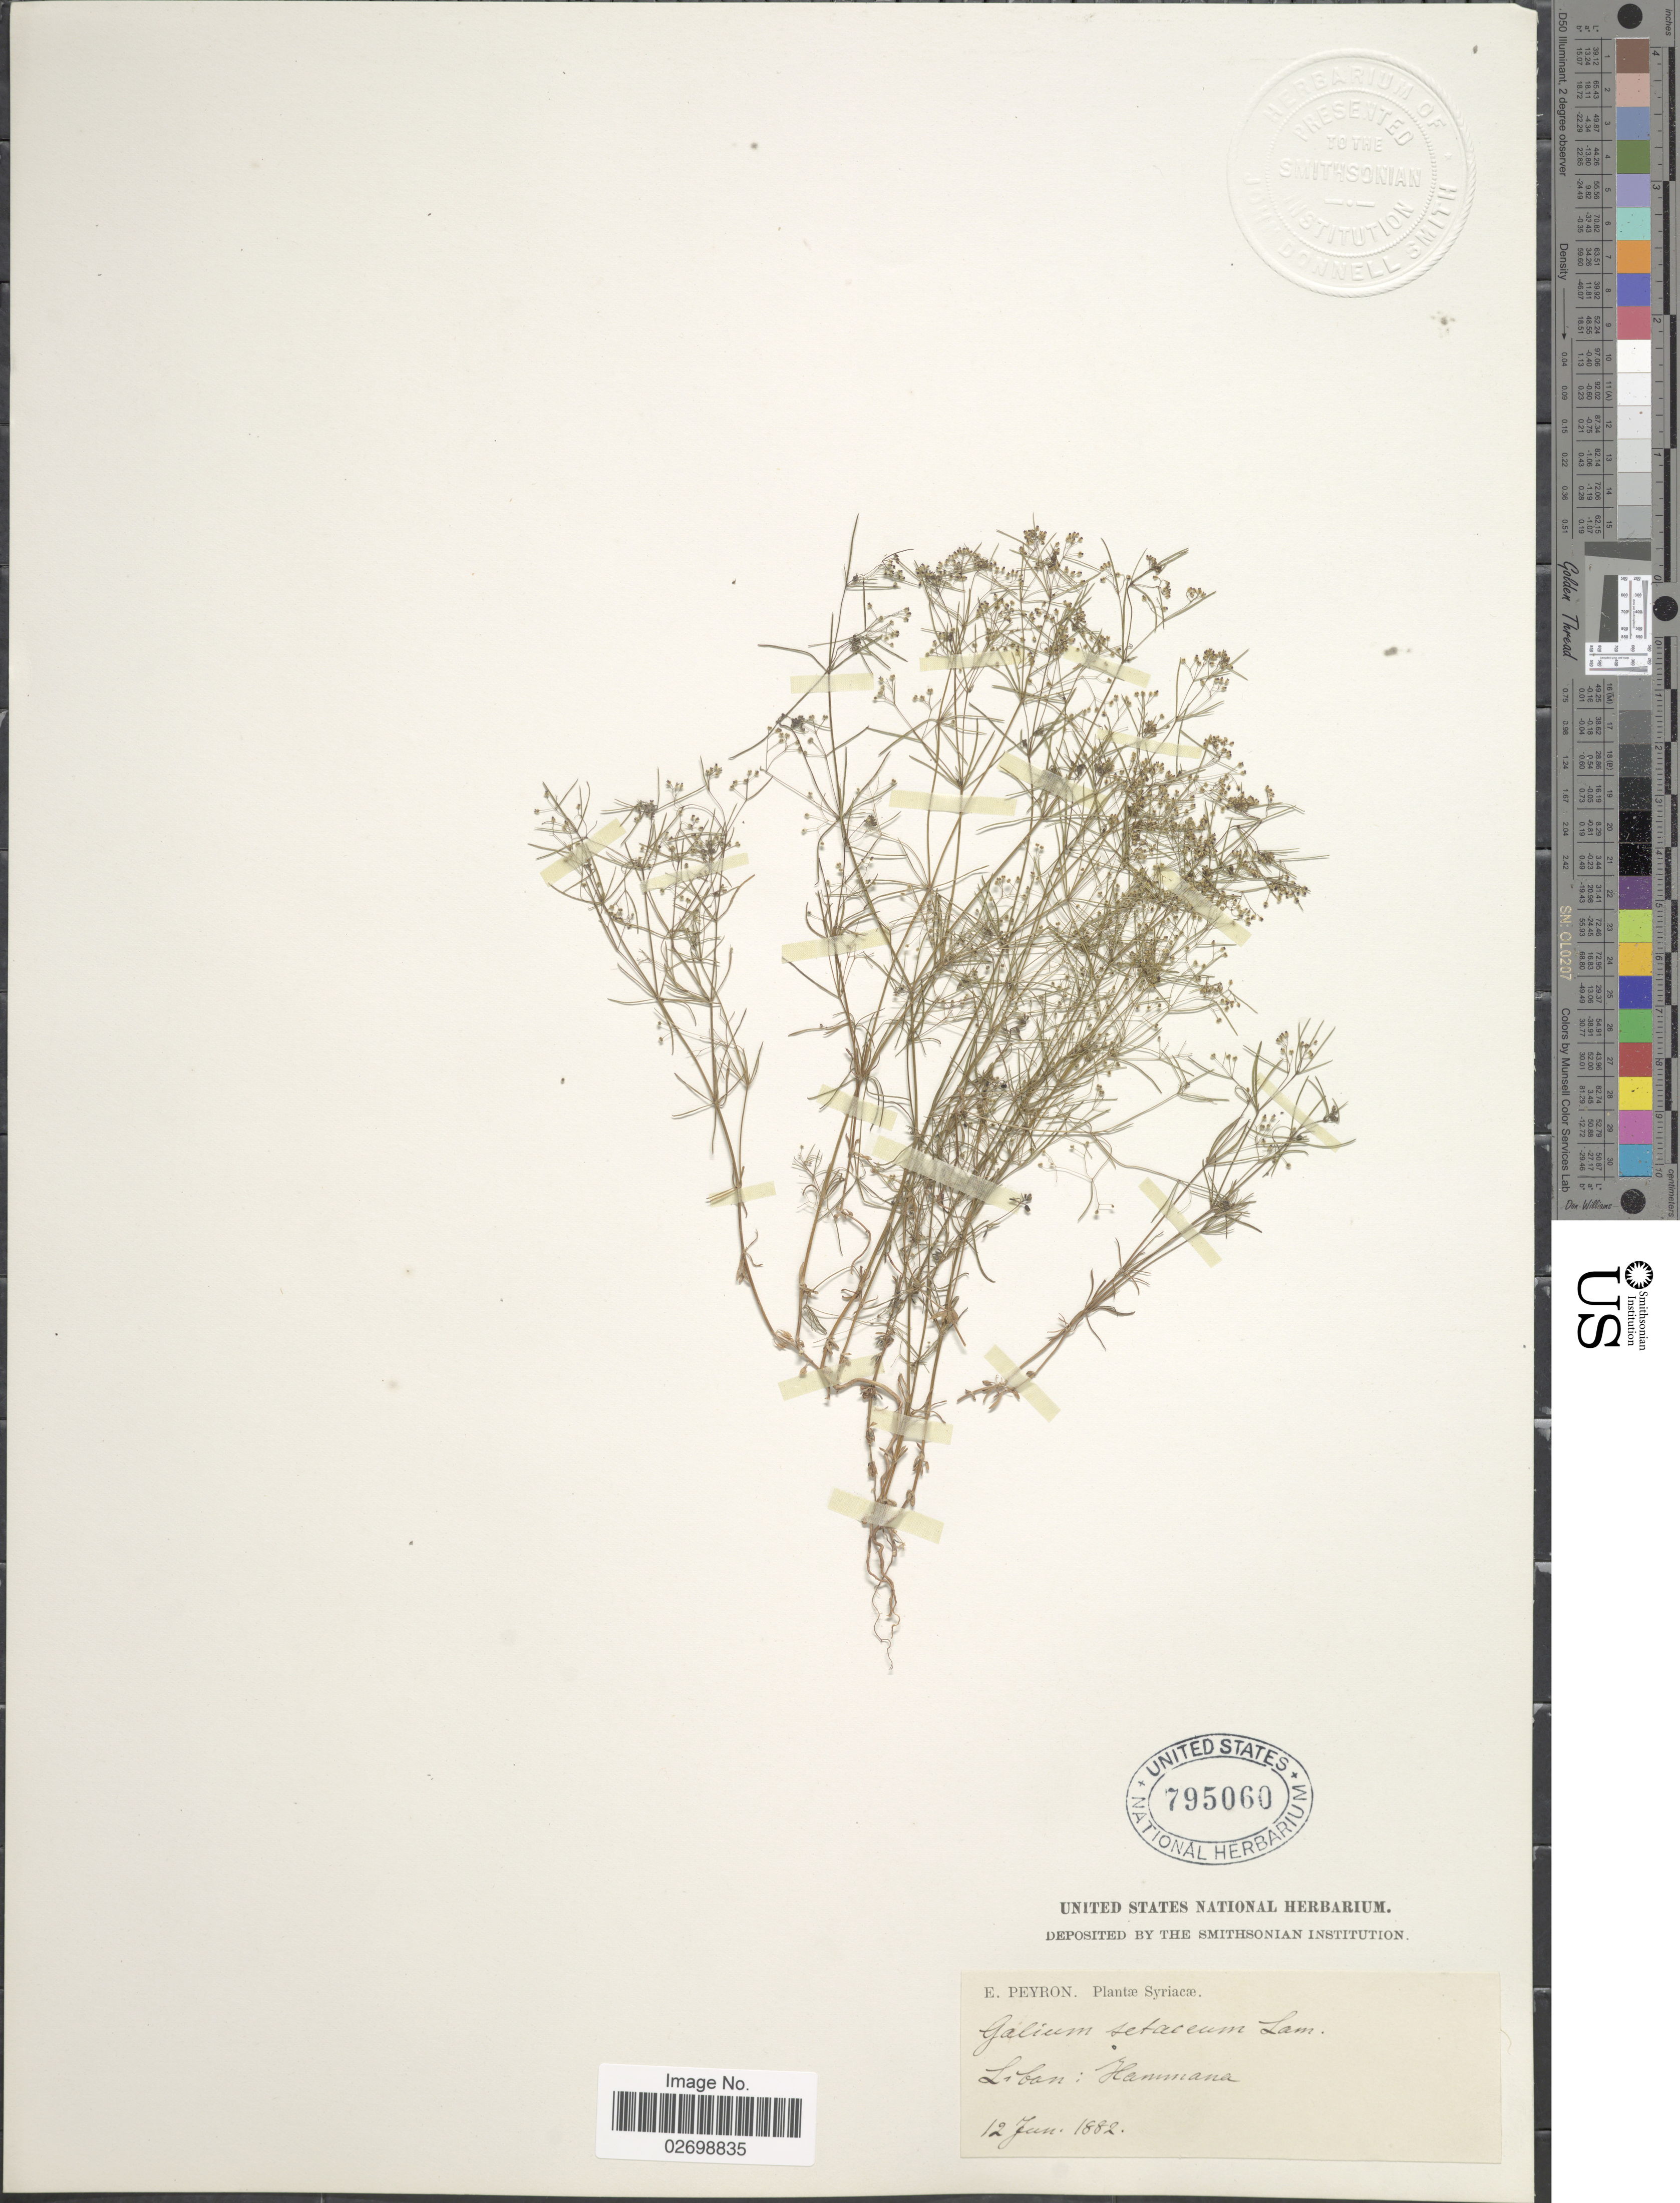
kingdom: Plantae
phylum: Tracheophyta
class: Magnoliopsida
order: Gentianales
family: Rubiaceae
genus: Galium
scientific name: Galium setaceum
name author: Lam.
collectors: E. Peyron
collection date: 1882-06-12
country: Syria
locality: Liban: Hammana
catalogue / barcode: US 795060